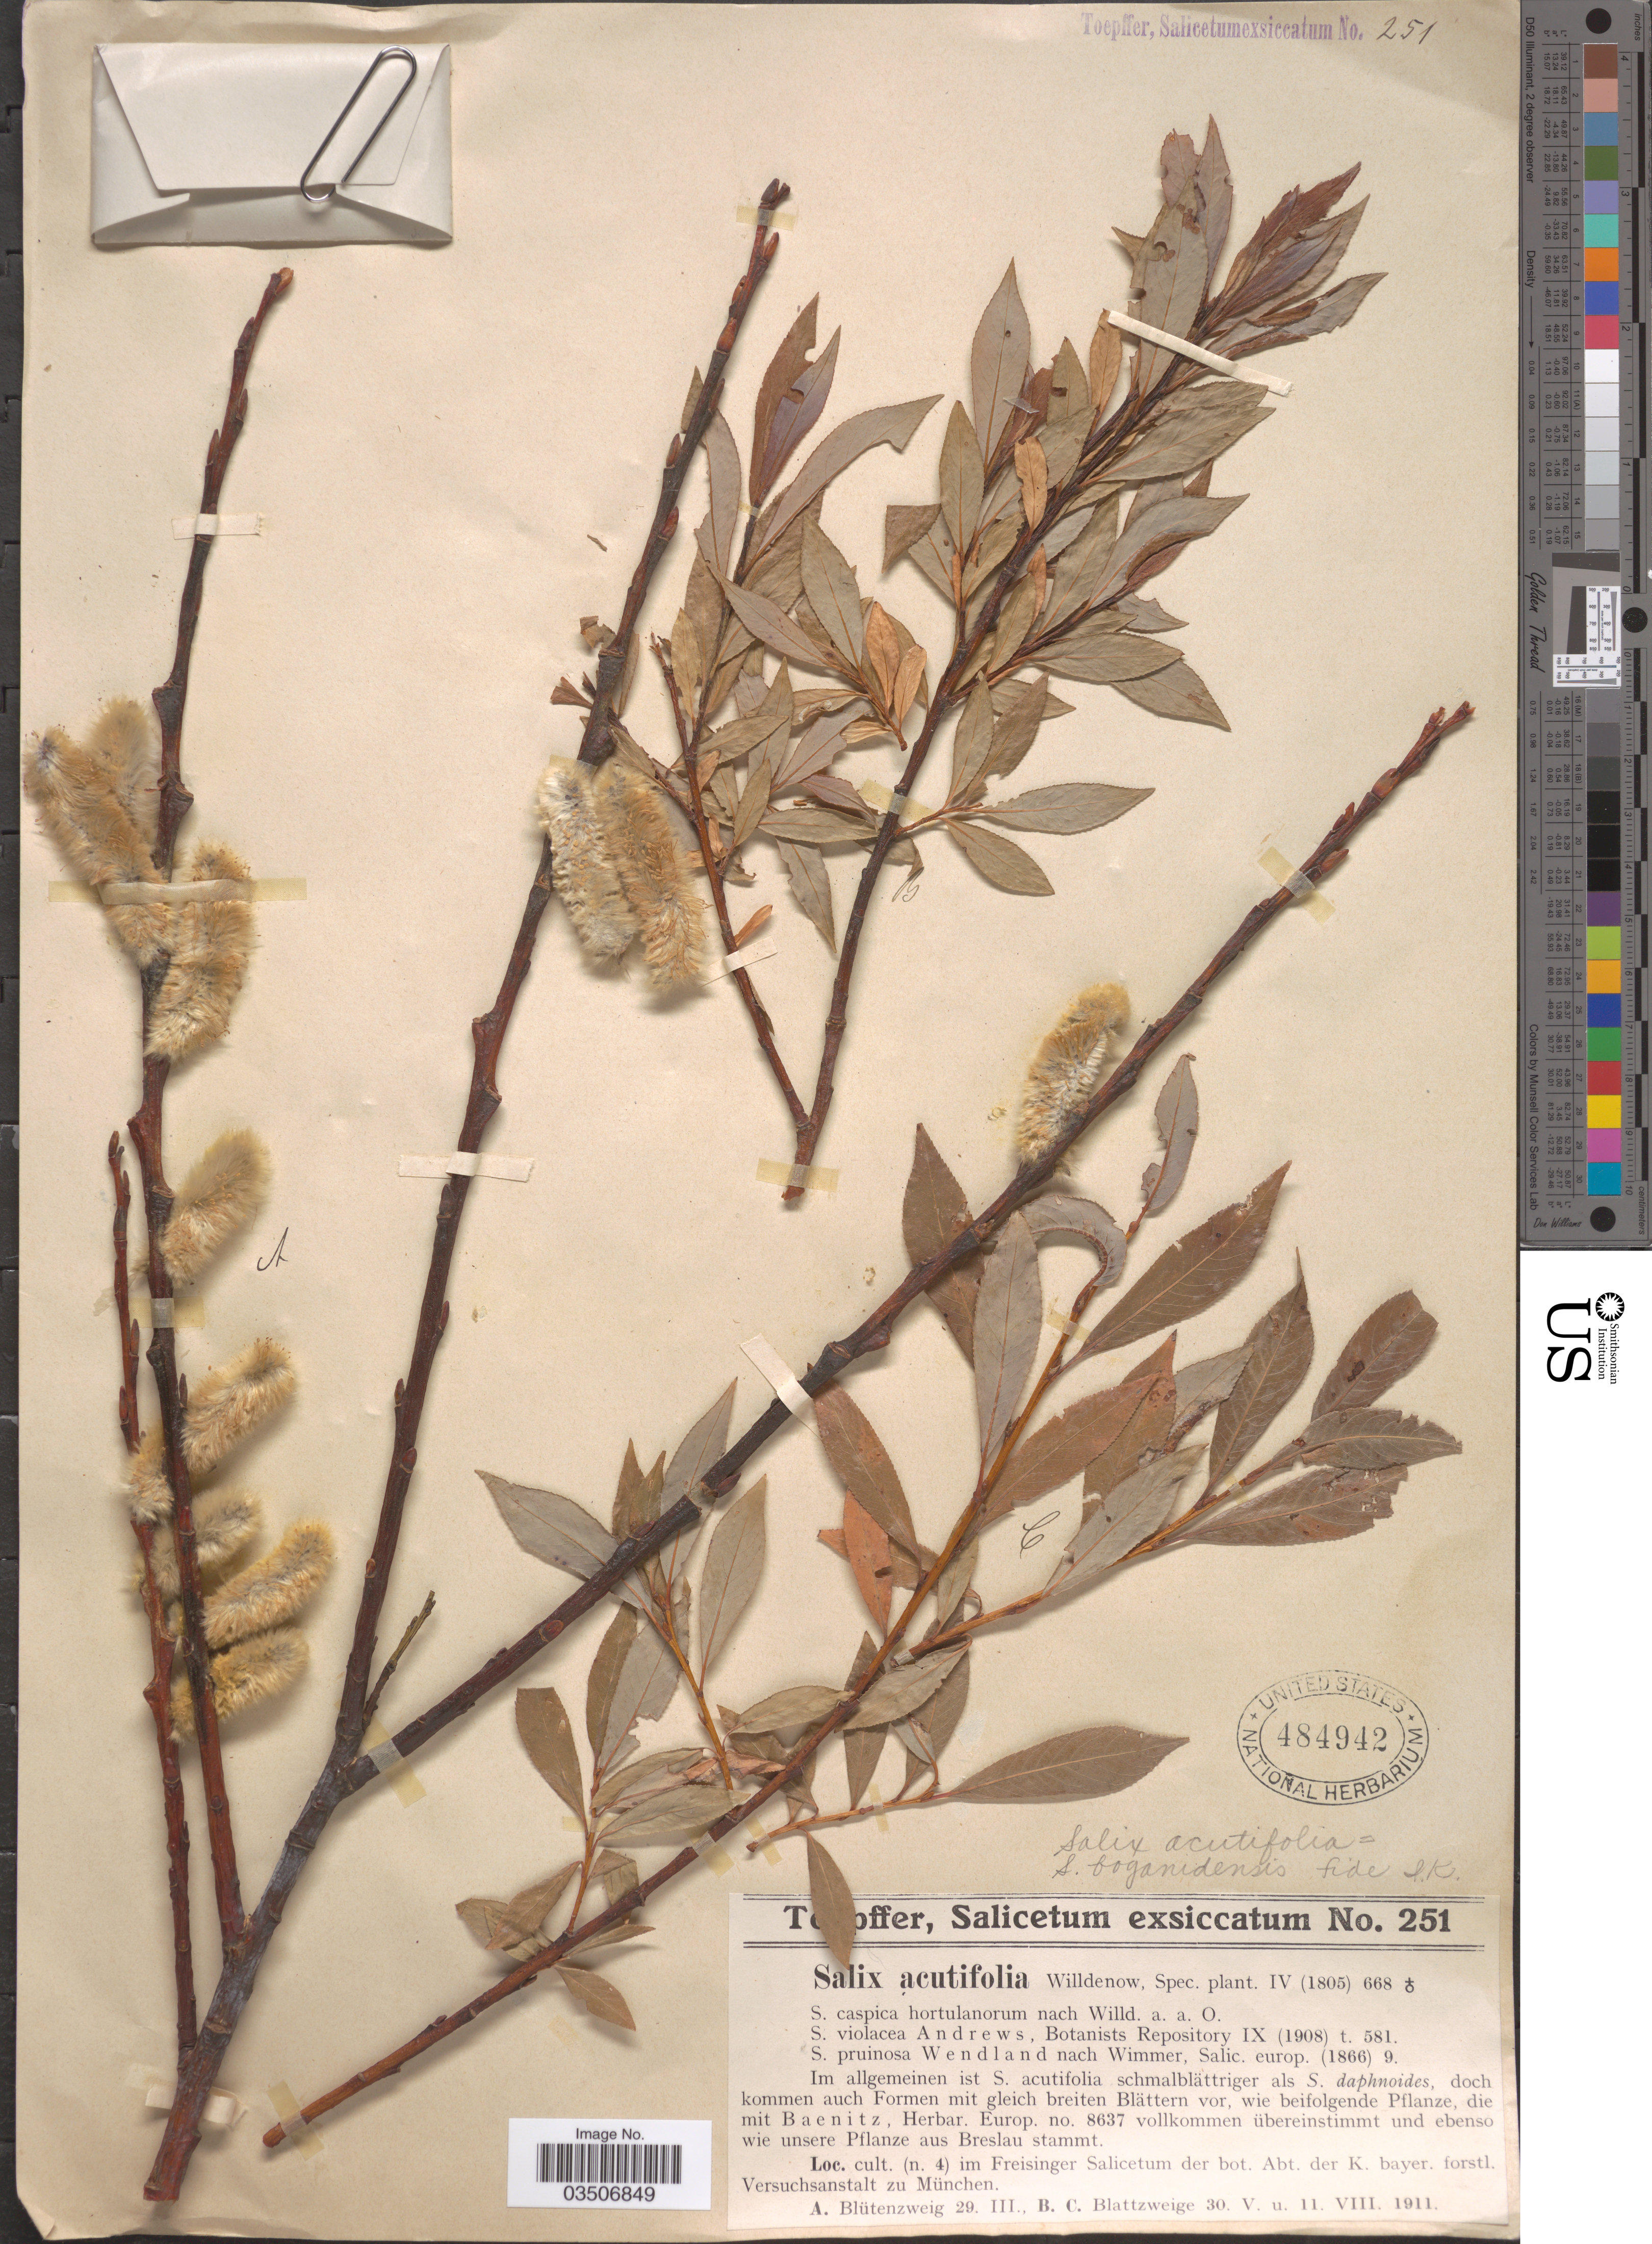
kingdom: Plantae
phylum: Tracheophyta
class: Magnoliopsida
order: Malpighiales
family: Salicaceae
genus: Salix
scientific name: Salix acutifolia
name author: Willd.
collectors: A. Toepffer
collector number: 251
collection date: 1911-03-29/1911-08-11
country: Germany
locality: (n. 4) im Freisinger Salicetum der bot. Abt. der K. bayer. forstl. Versuchsanstalt zu München.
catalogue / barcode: US 484942